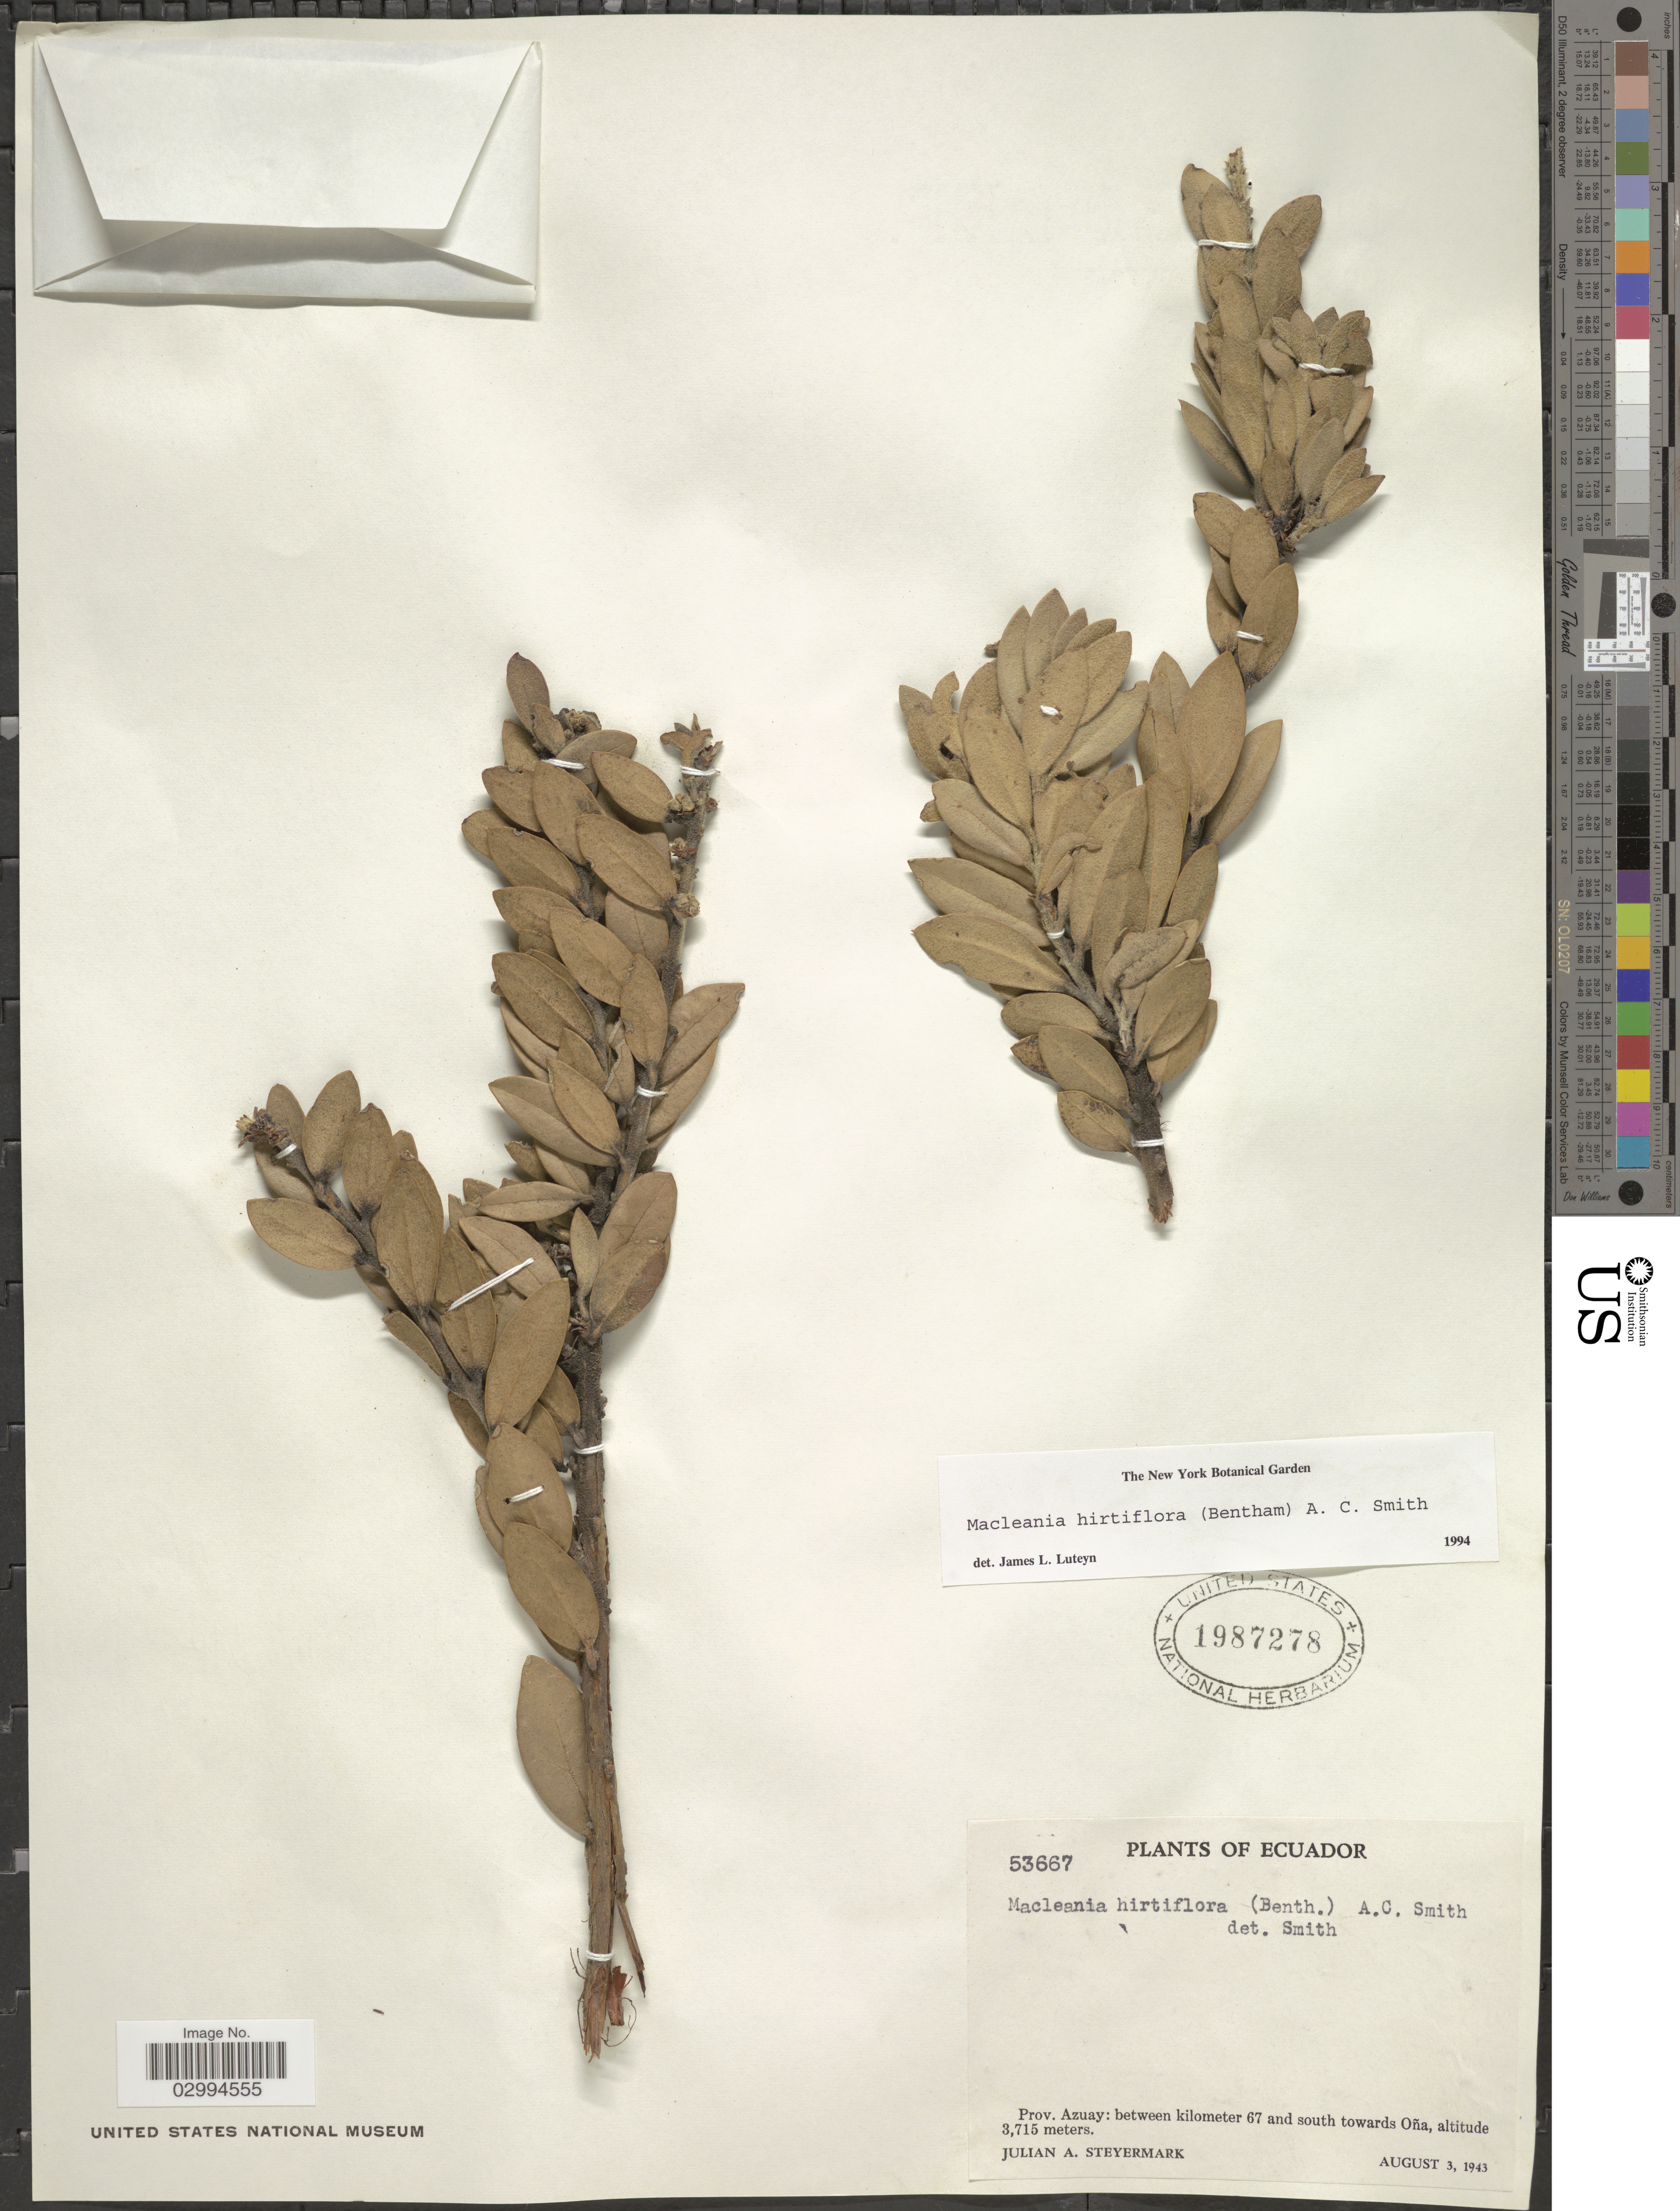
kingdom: Plantae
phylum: Tracheophyta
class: Magnoliopsida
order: Ericales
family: Ericaceae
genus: Macleania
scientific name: Macleania hirtiflora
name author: (Benth.) A.C. Sm.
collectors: J. Steyermark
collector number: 53667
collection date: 1943-08-03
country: Ecuador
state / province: Azuay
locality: Between kilometer 67 and south towards Oña.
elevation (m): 3715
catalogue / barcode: US 1987278